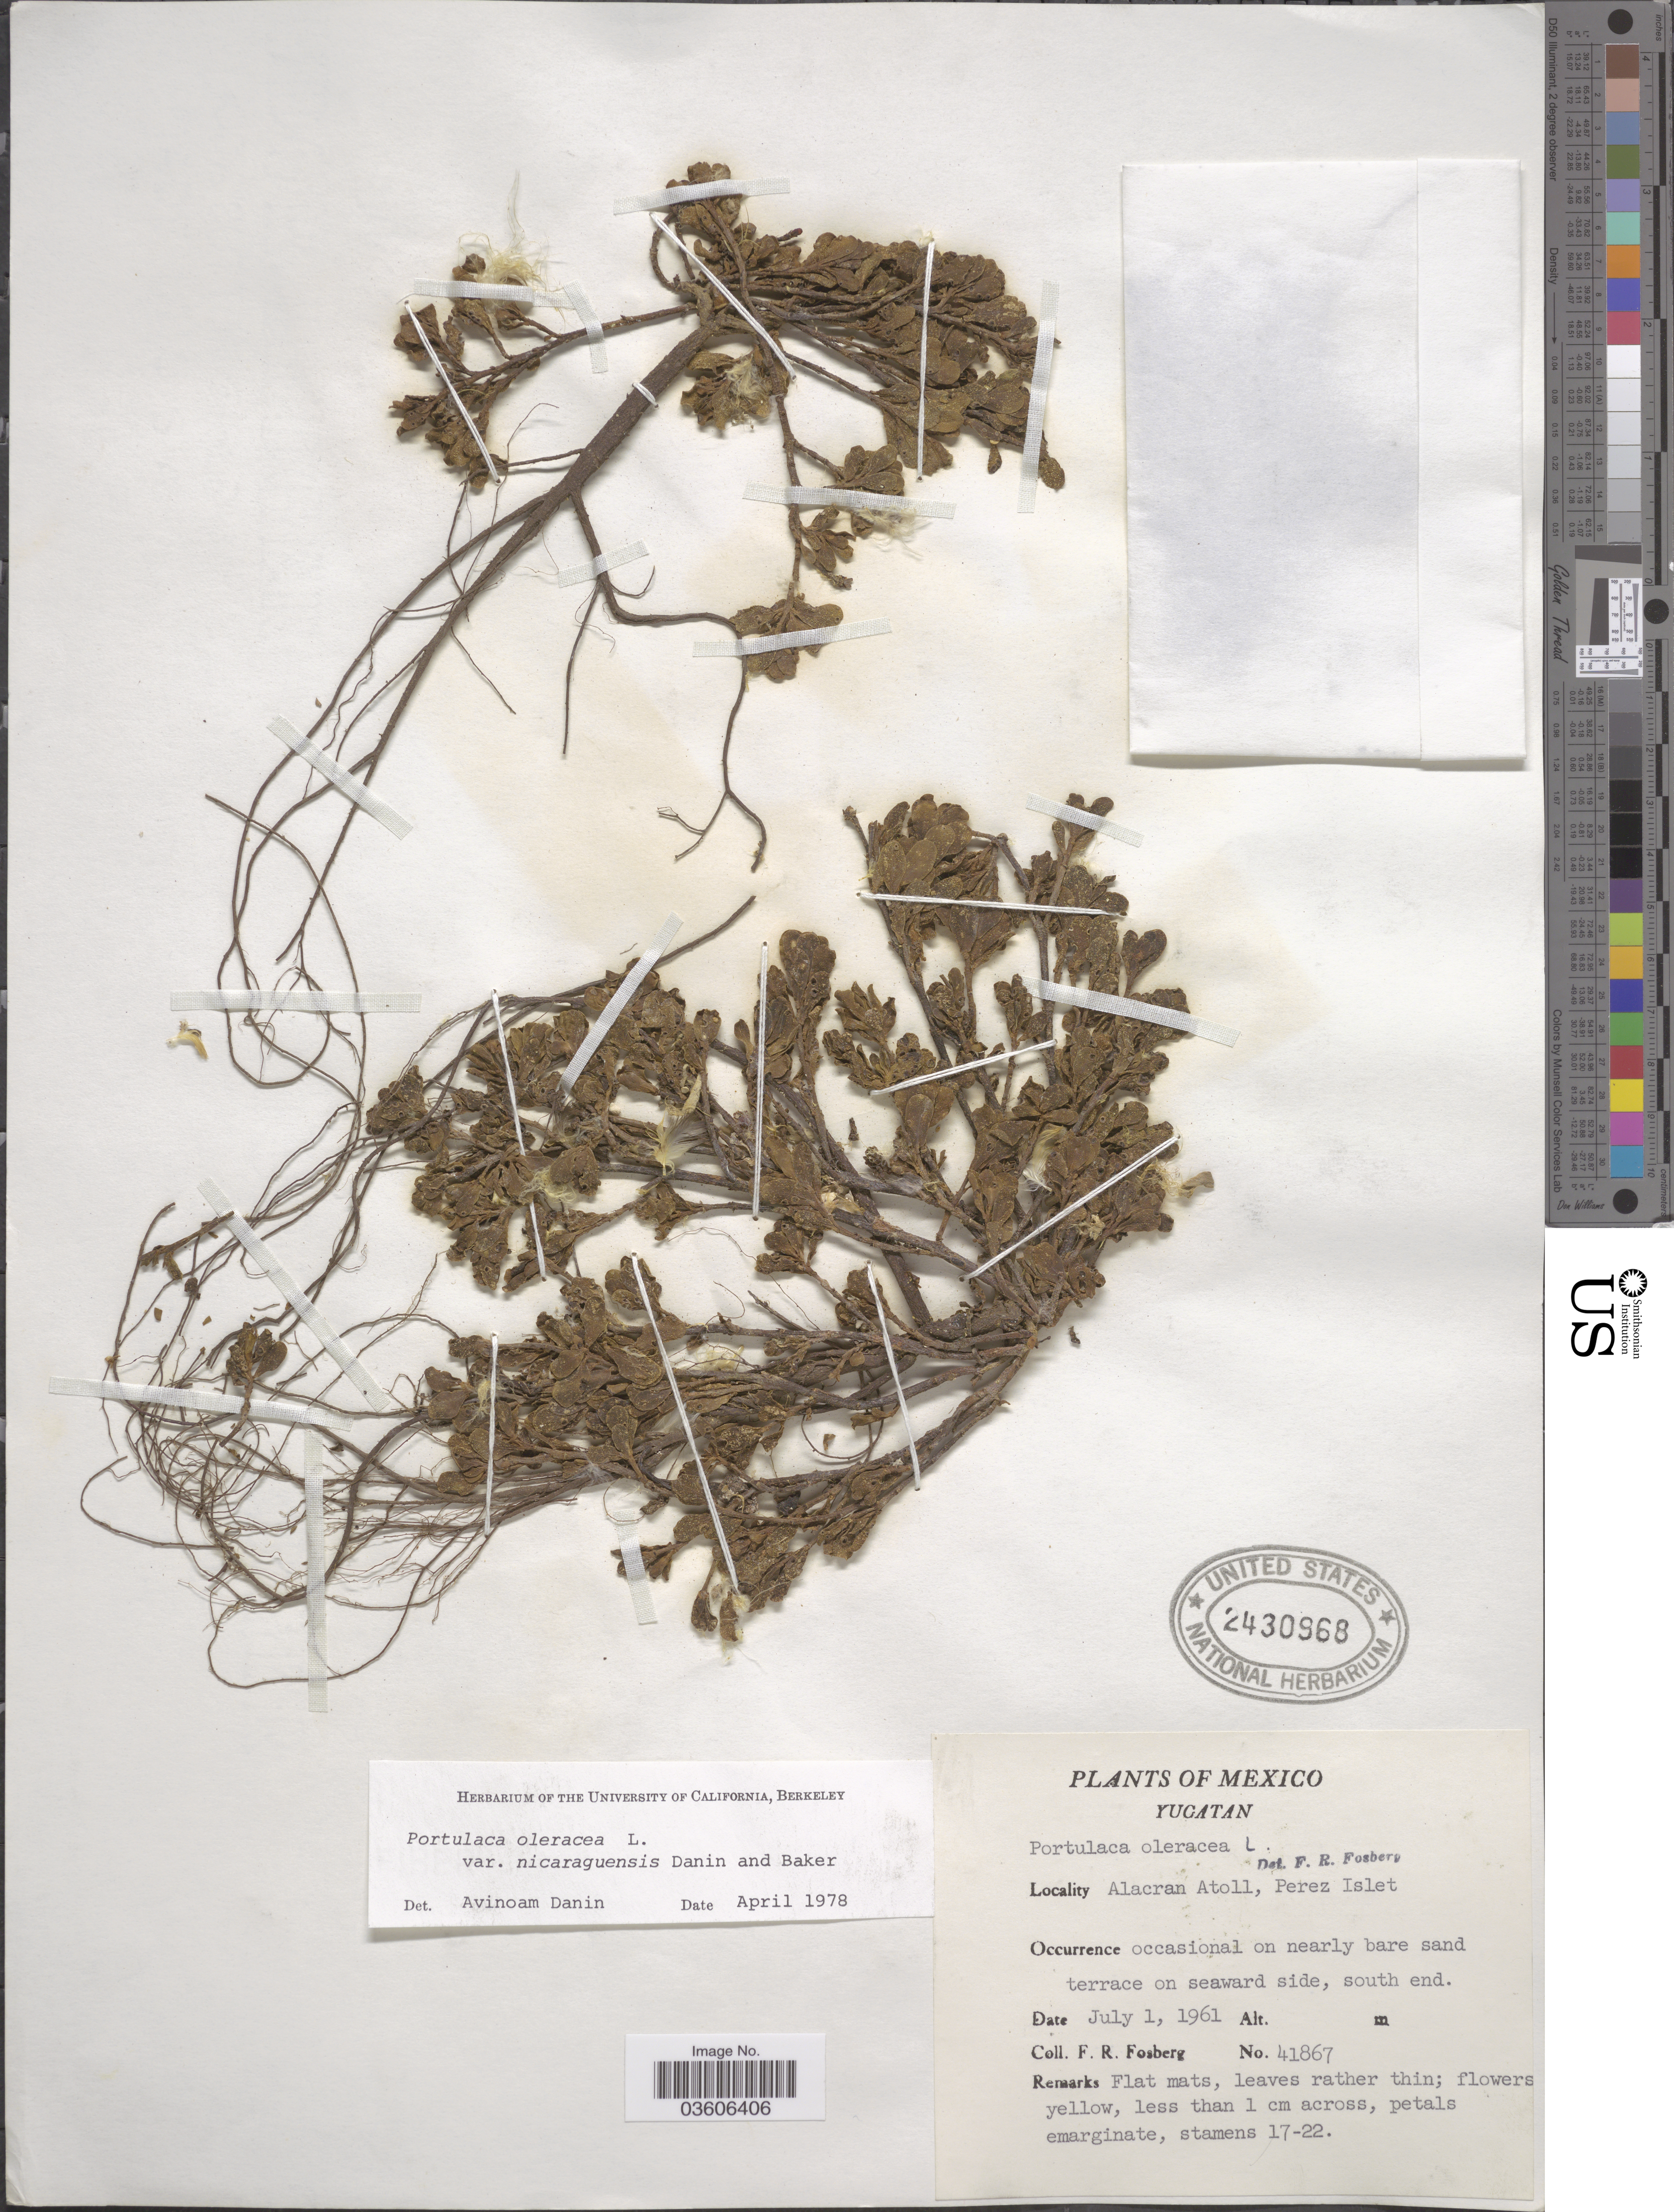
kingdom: Plantae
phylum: Tracheophyta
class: Magnoliopsida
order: Caryophyllales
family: Portulacaceae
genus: Portulaca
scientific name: Portulaca oleracea var. nicaraguensis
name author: Danin & H.G. Baker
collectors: F. R. Fosberg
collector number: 41867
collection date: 1961-07-01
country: Mexico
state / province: Yucatán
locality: Alacran Atoll, Perez Islet.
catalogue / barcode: US 2430968